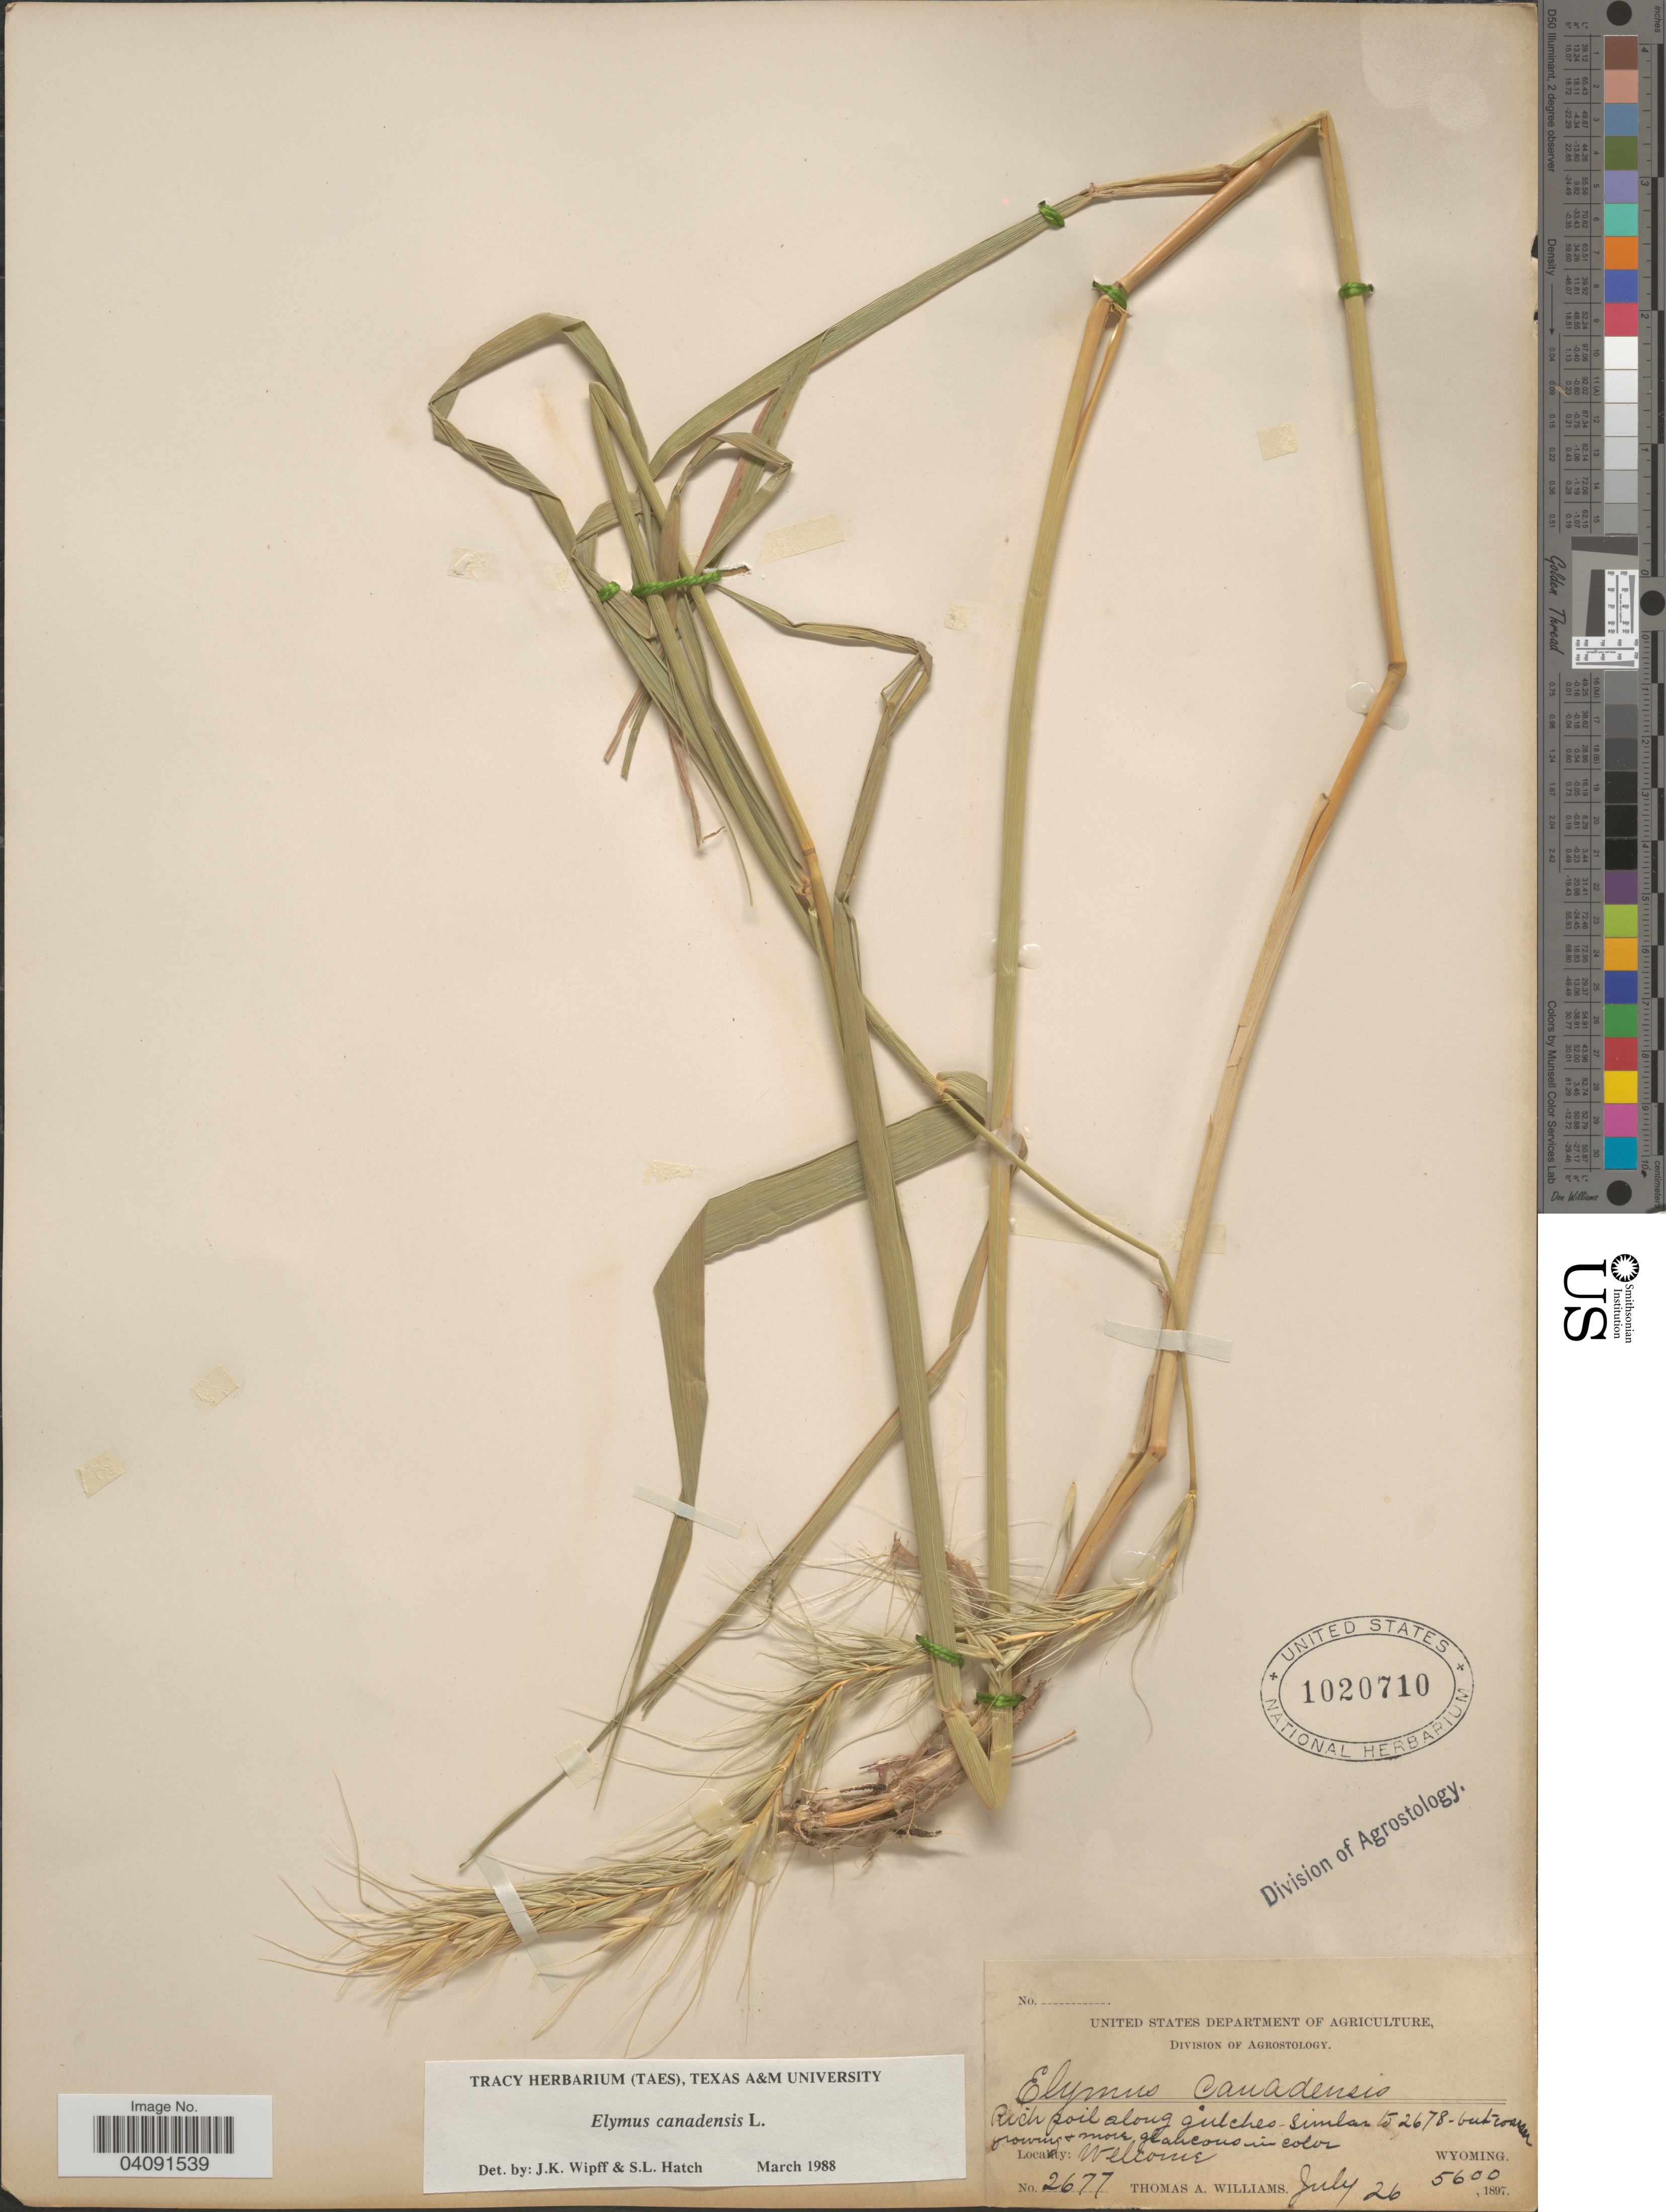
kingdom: Plantae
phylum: Tracheophyta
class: Liliopsida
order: Poales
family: Poaceae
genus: Elymus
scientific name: Elymus canadensis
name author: L.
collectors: T. A. Williams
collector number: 2677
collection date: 1897-07-26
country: United States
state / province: Wyoming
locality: Rich soil along gulches similar to 2678- but crosses growing & more glaucous in color. Welcome.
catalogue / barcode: US 1020710